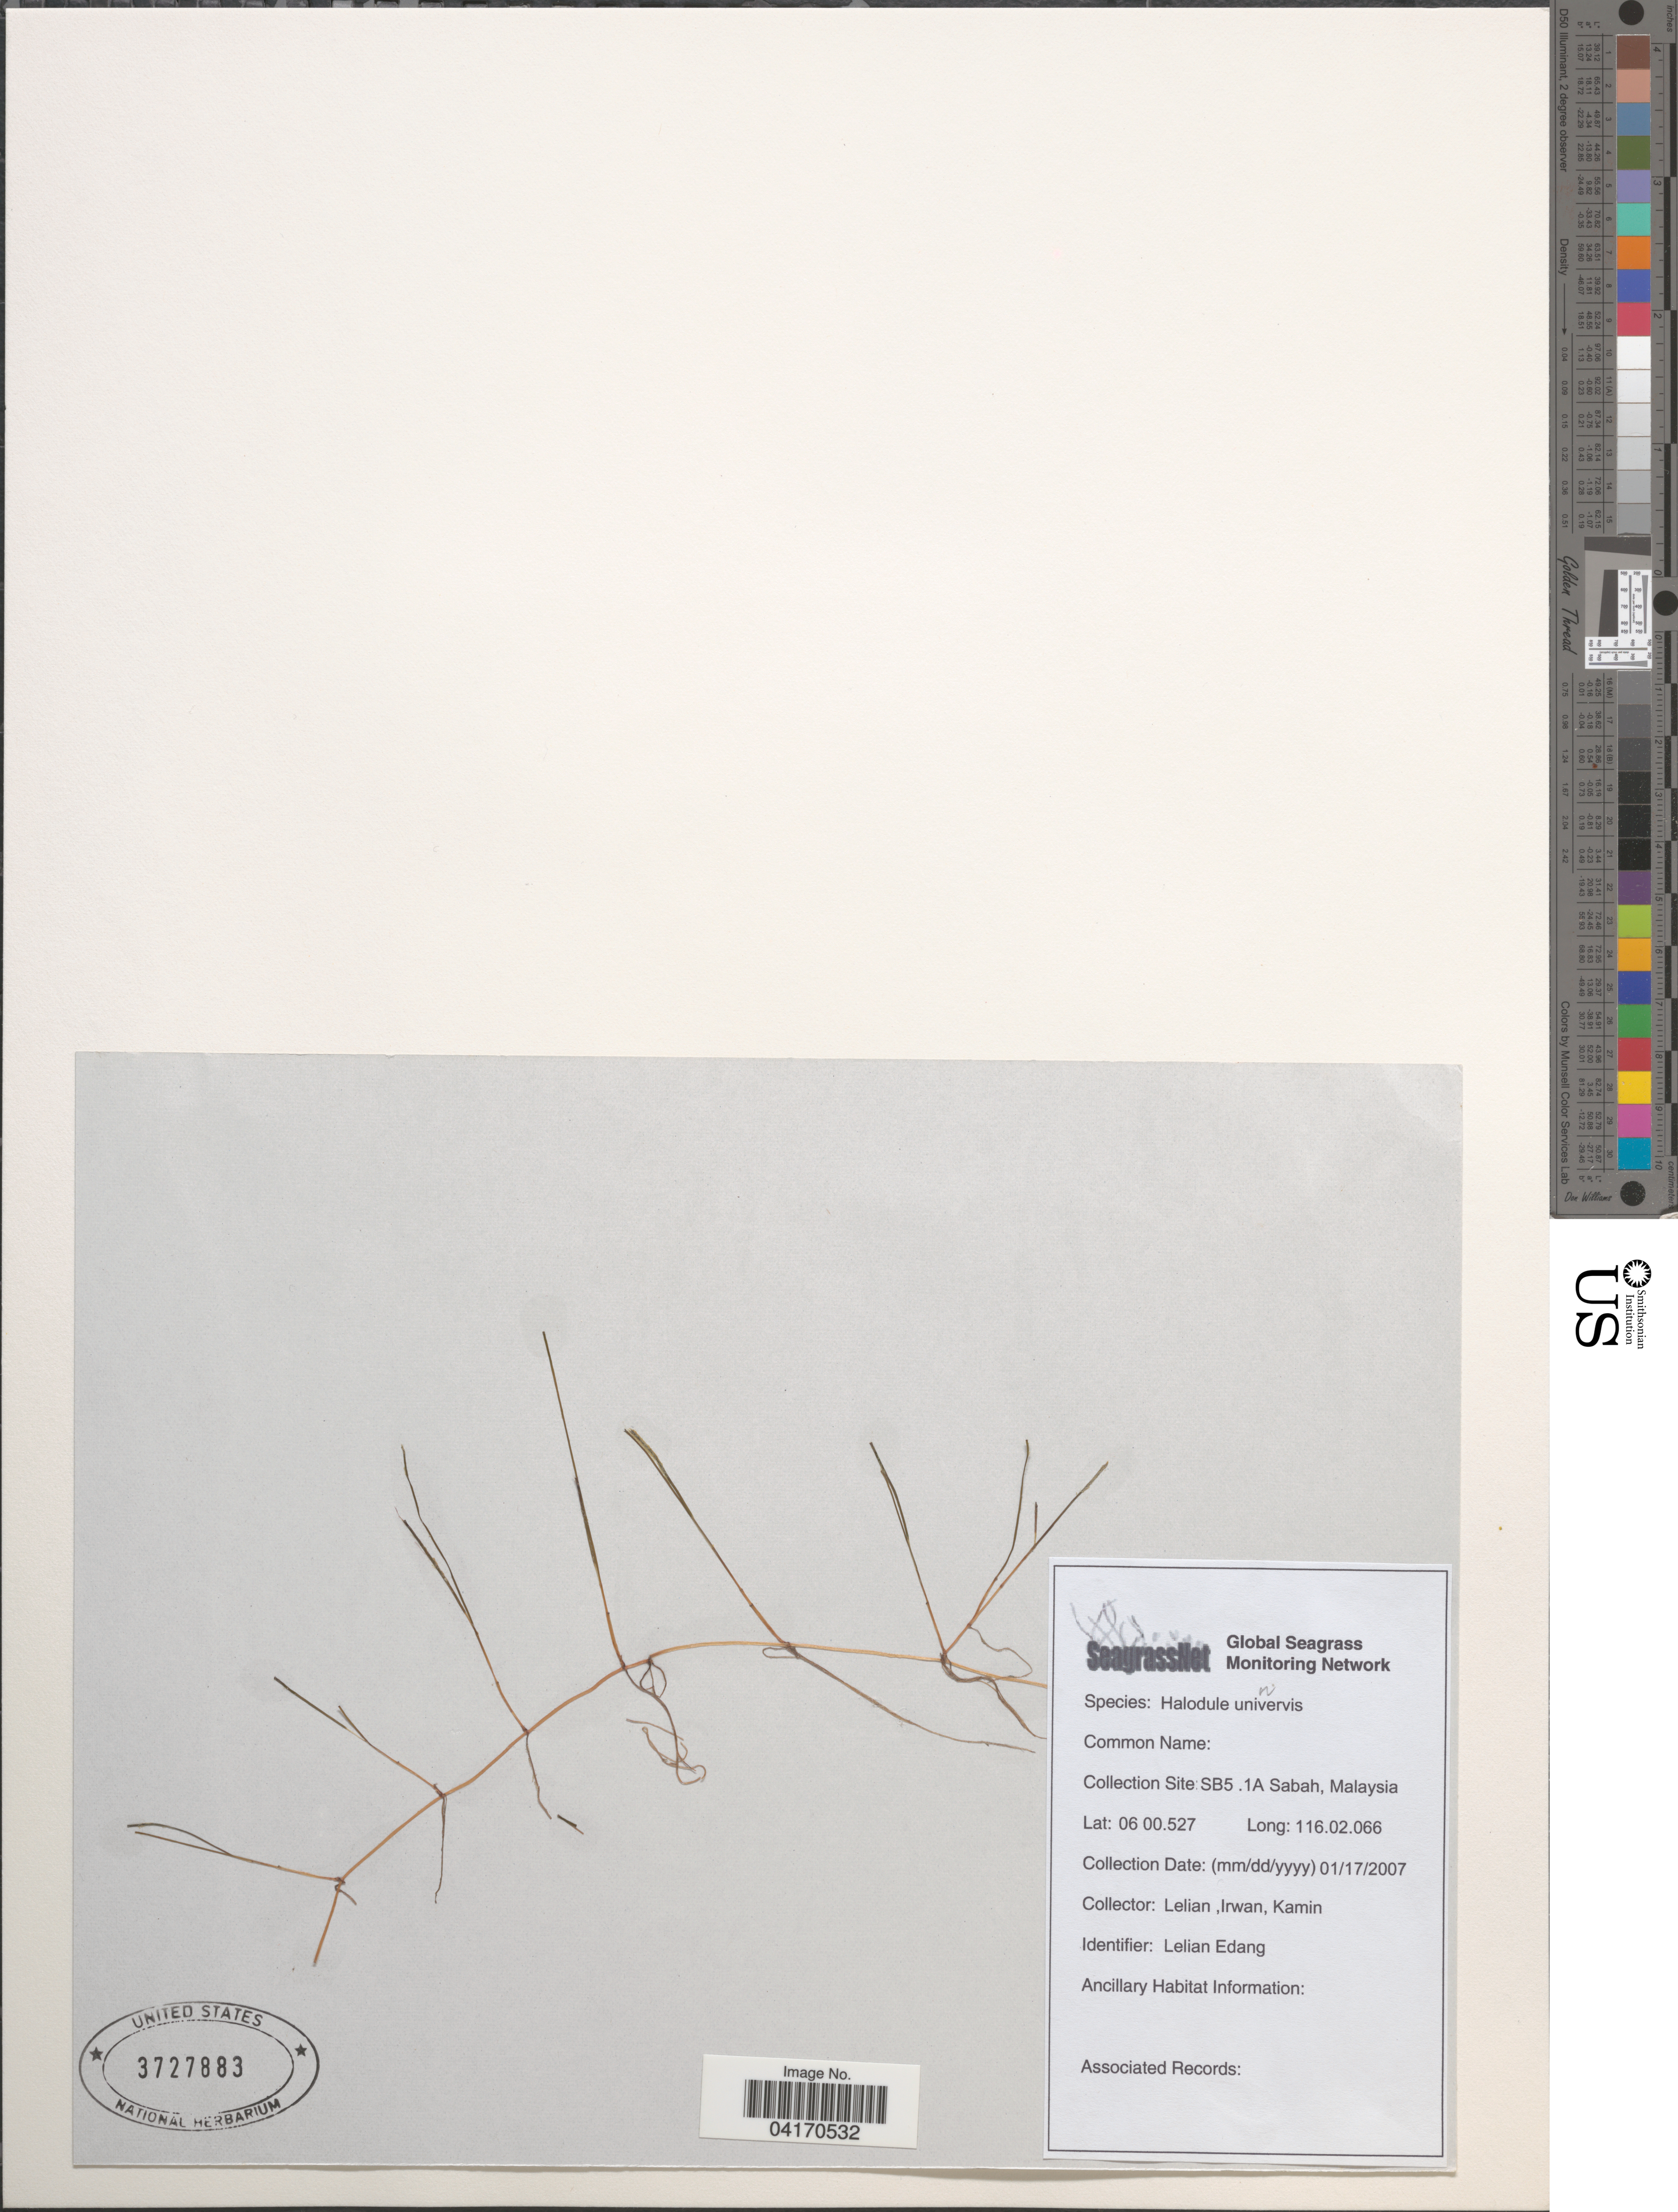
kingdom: Plantae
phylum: Tracheophyta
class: Liliopsida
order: Alismatales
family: Cymodoceaceae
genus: Halodule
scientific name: Halodule uninervis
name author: (Forssk.) Asch.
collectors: Lelian, Irwan & Kamin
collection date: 2007-01-17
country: Malaysia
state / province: Sabah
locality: Collection Site: SB5 .1A.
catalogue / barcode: US 3727883